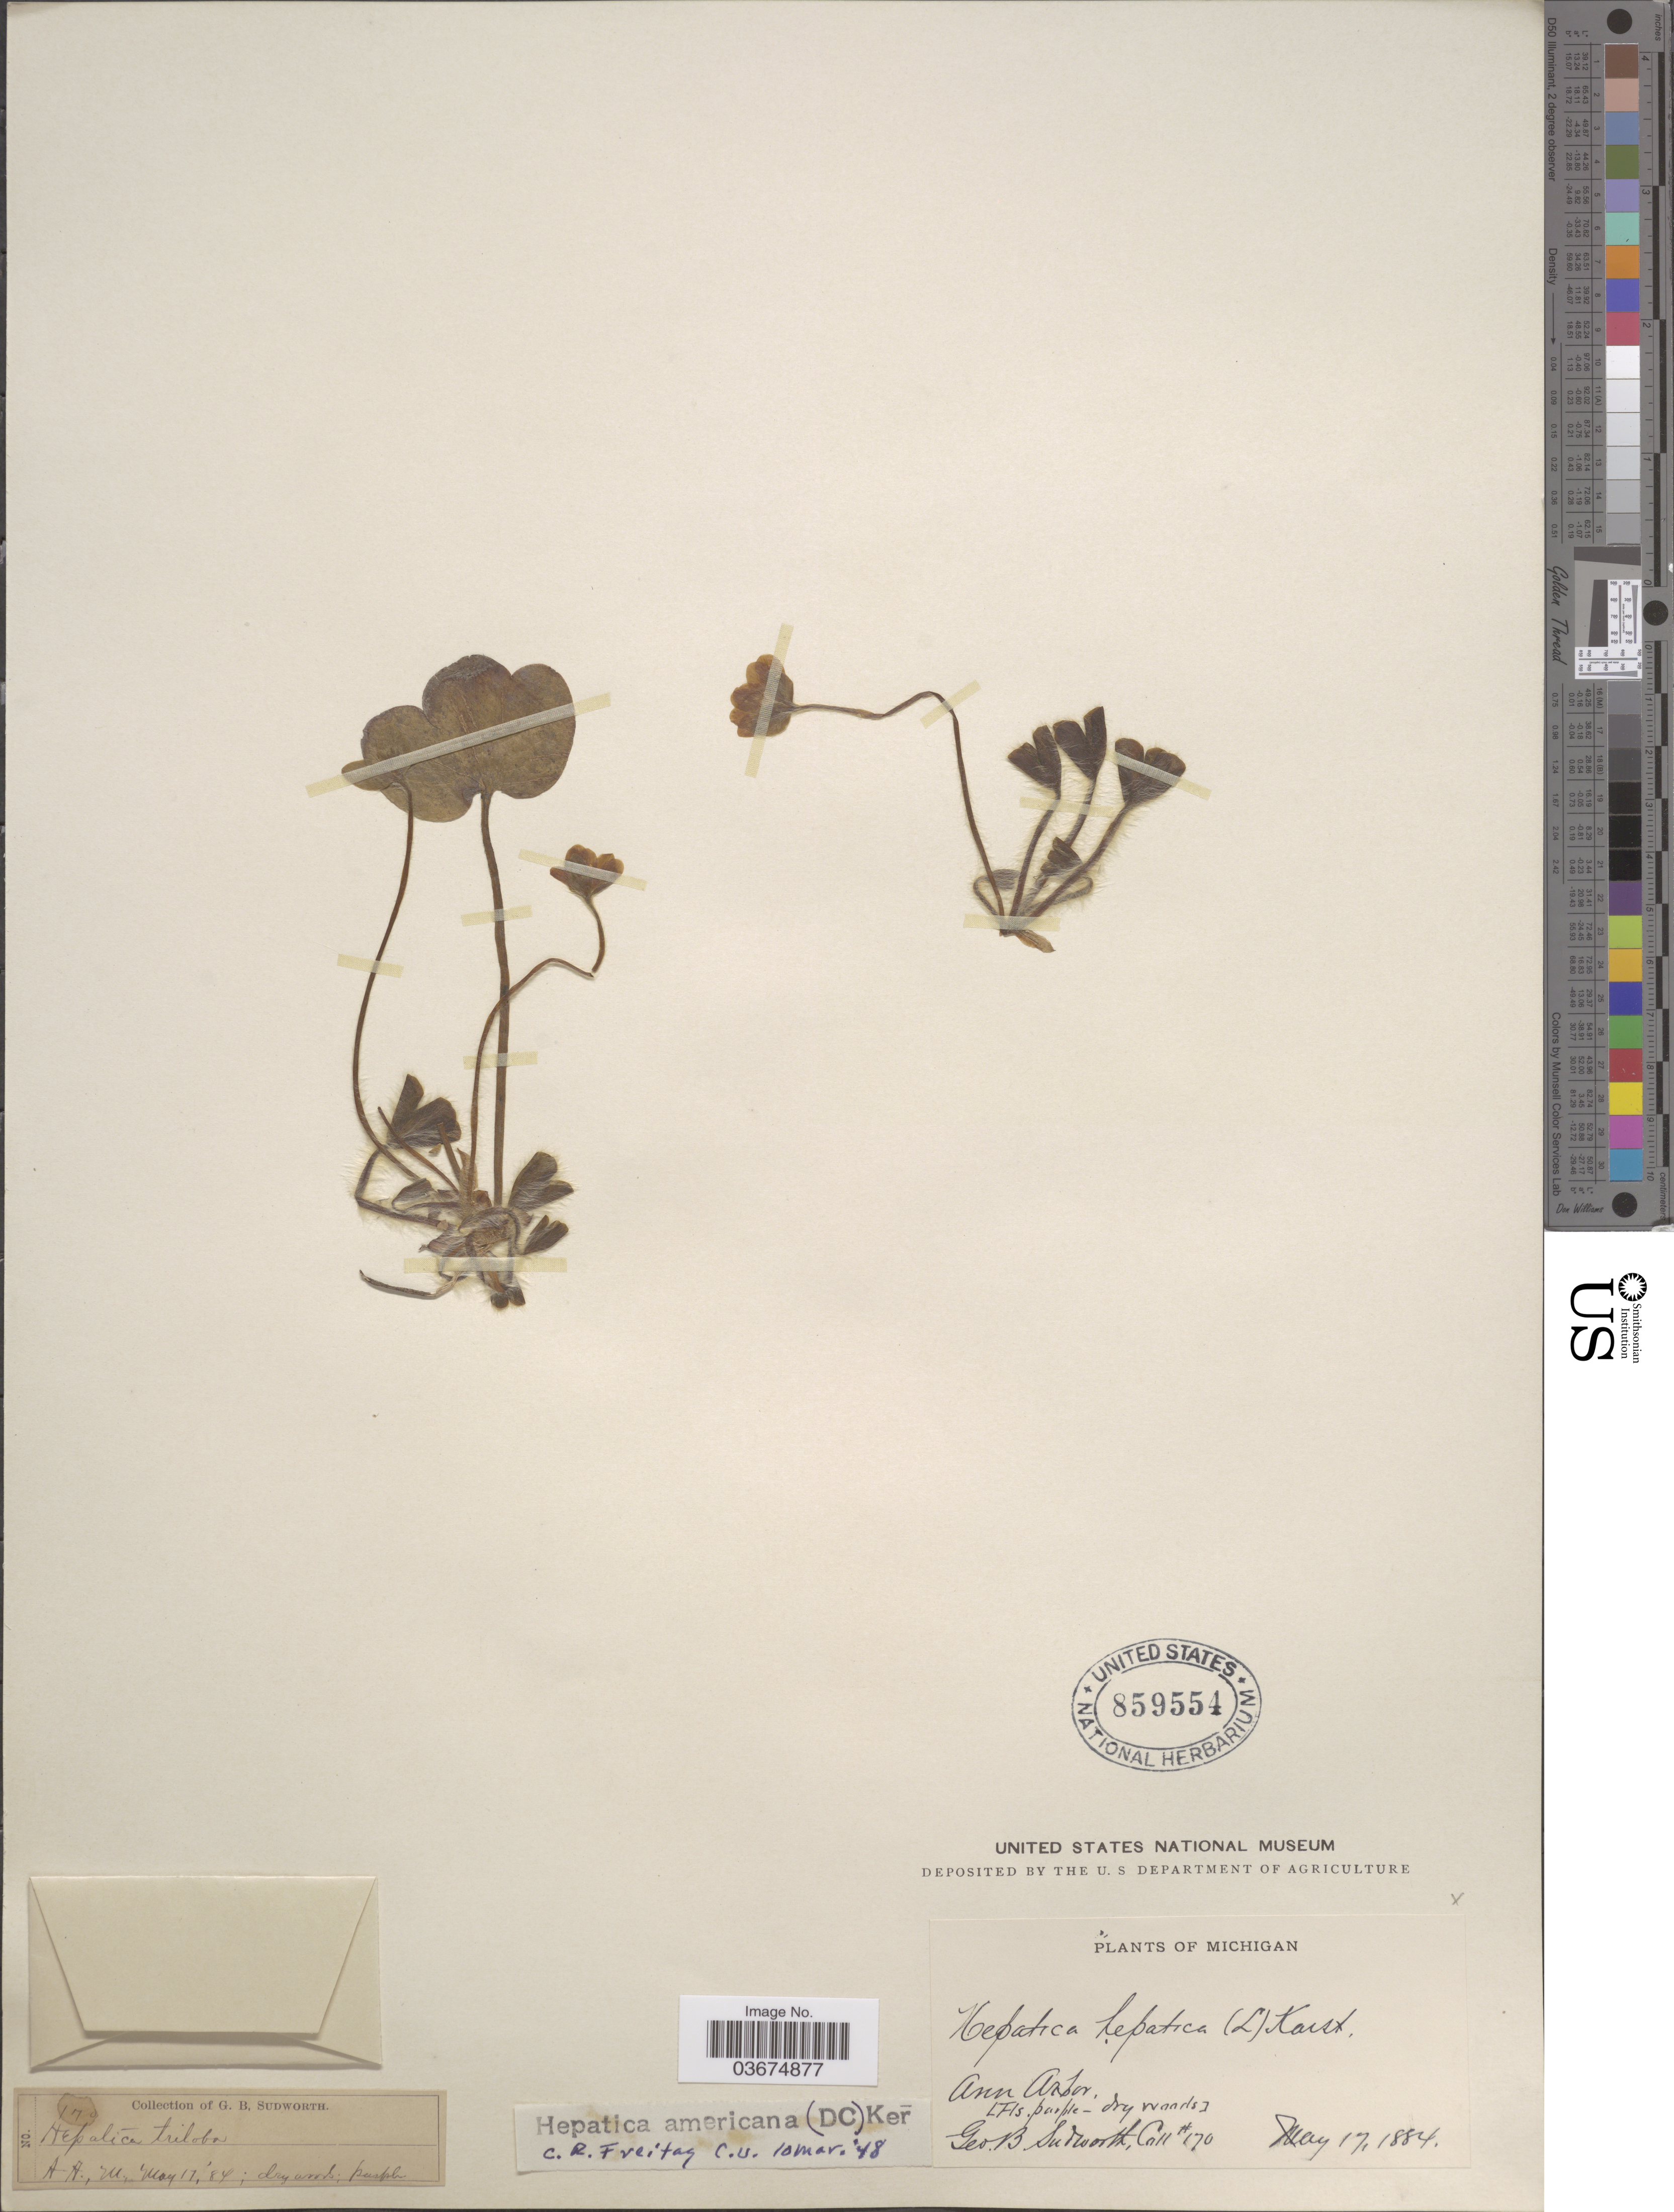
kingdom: Plantae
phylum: Tracheophyta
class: Magnoliopsida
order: Ranunculales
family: Ranunculaceae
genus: Hepatica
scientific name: Hepatica americana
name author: (DC.) Ker Gawl.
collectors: G. B. Sudworth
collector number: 179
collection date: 1884-05-17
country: United States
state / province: Michigan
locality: Ann Arbor.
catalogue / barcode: US 859554